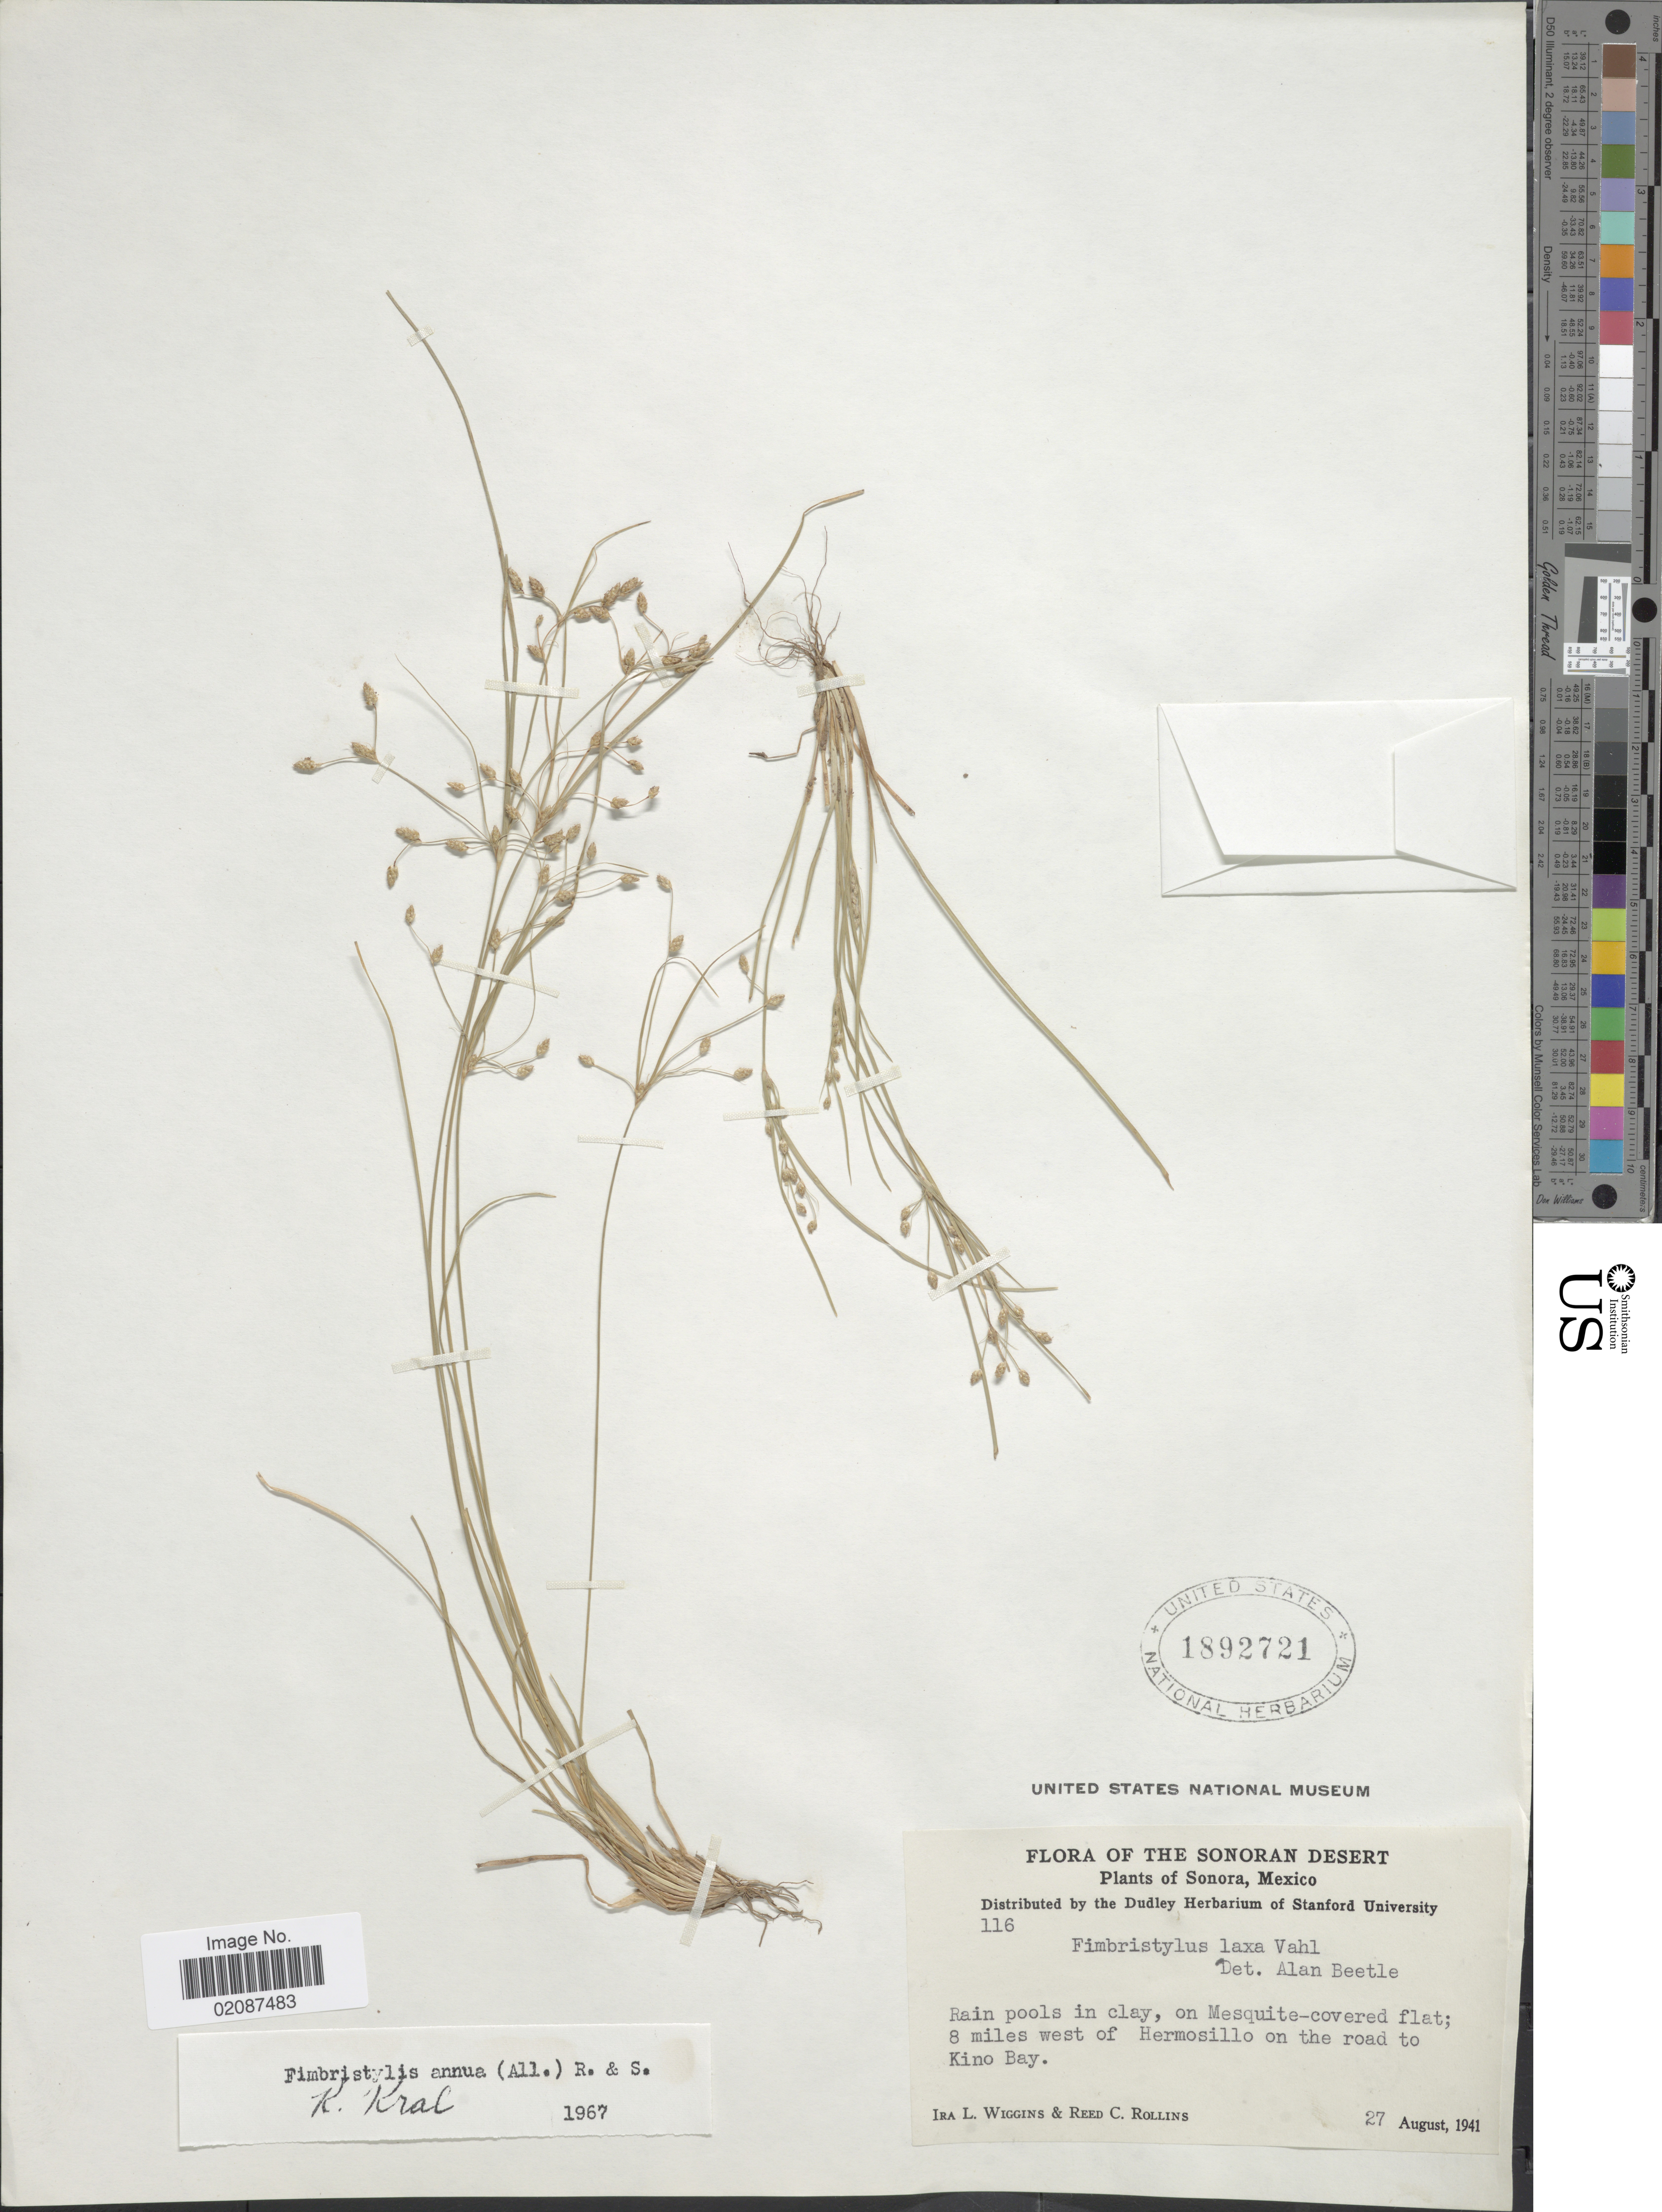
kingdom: Plantae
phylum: Tracheophyta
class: Liliopsida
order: Poales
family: Cyperaceae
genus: Fimbristylis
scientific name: Fimbristylis annua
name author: (All.) Roem. & Schult.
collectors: I. L. Wiggins & R. C. Rollins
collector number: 116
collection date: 1941-08-27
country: Mexico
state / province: Sonora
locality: Sonara, Mexico, 8 miles west of Hermosillo on the road to Kino Bay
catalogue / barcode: US 1892721